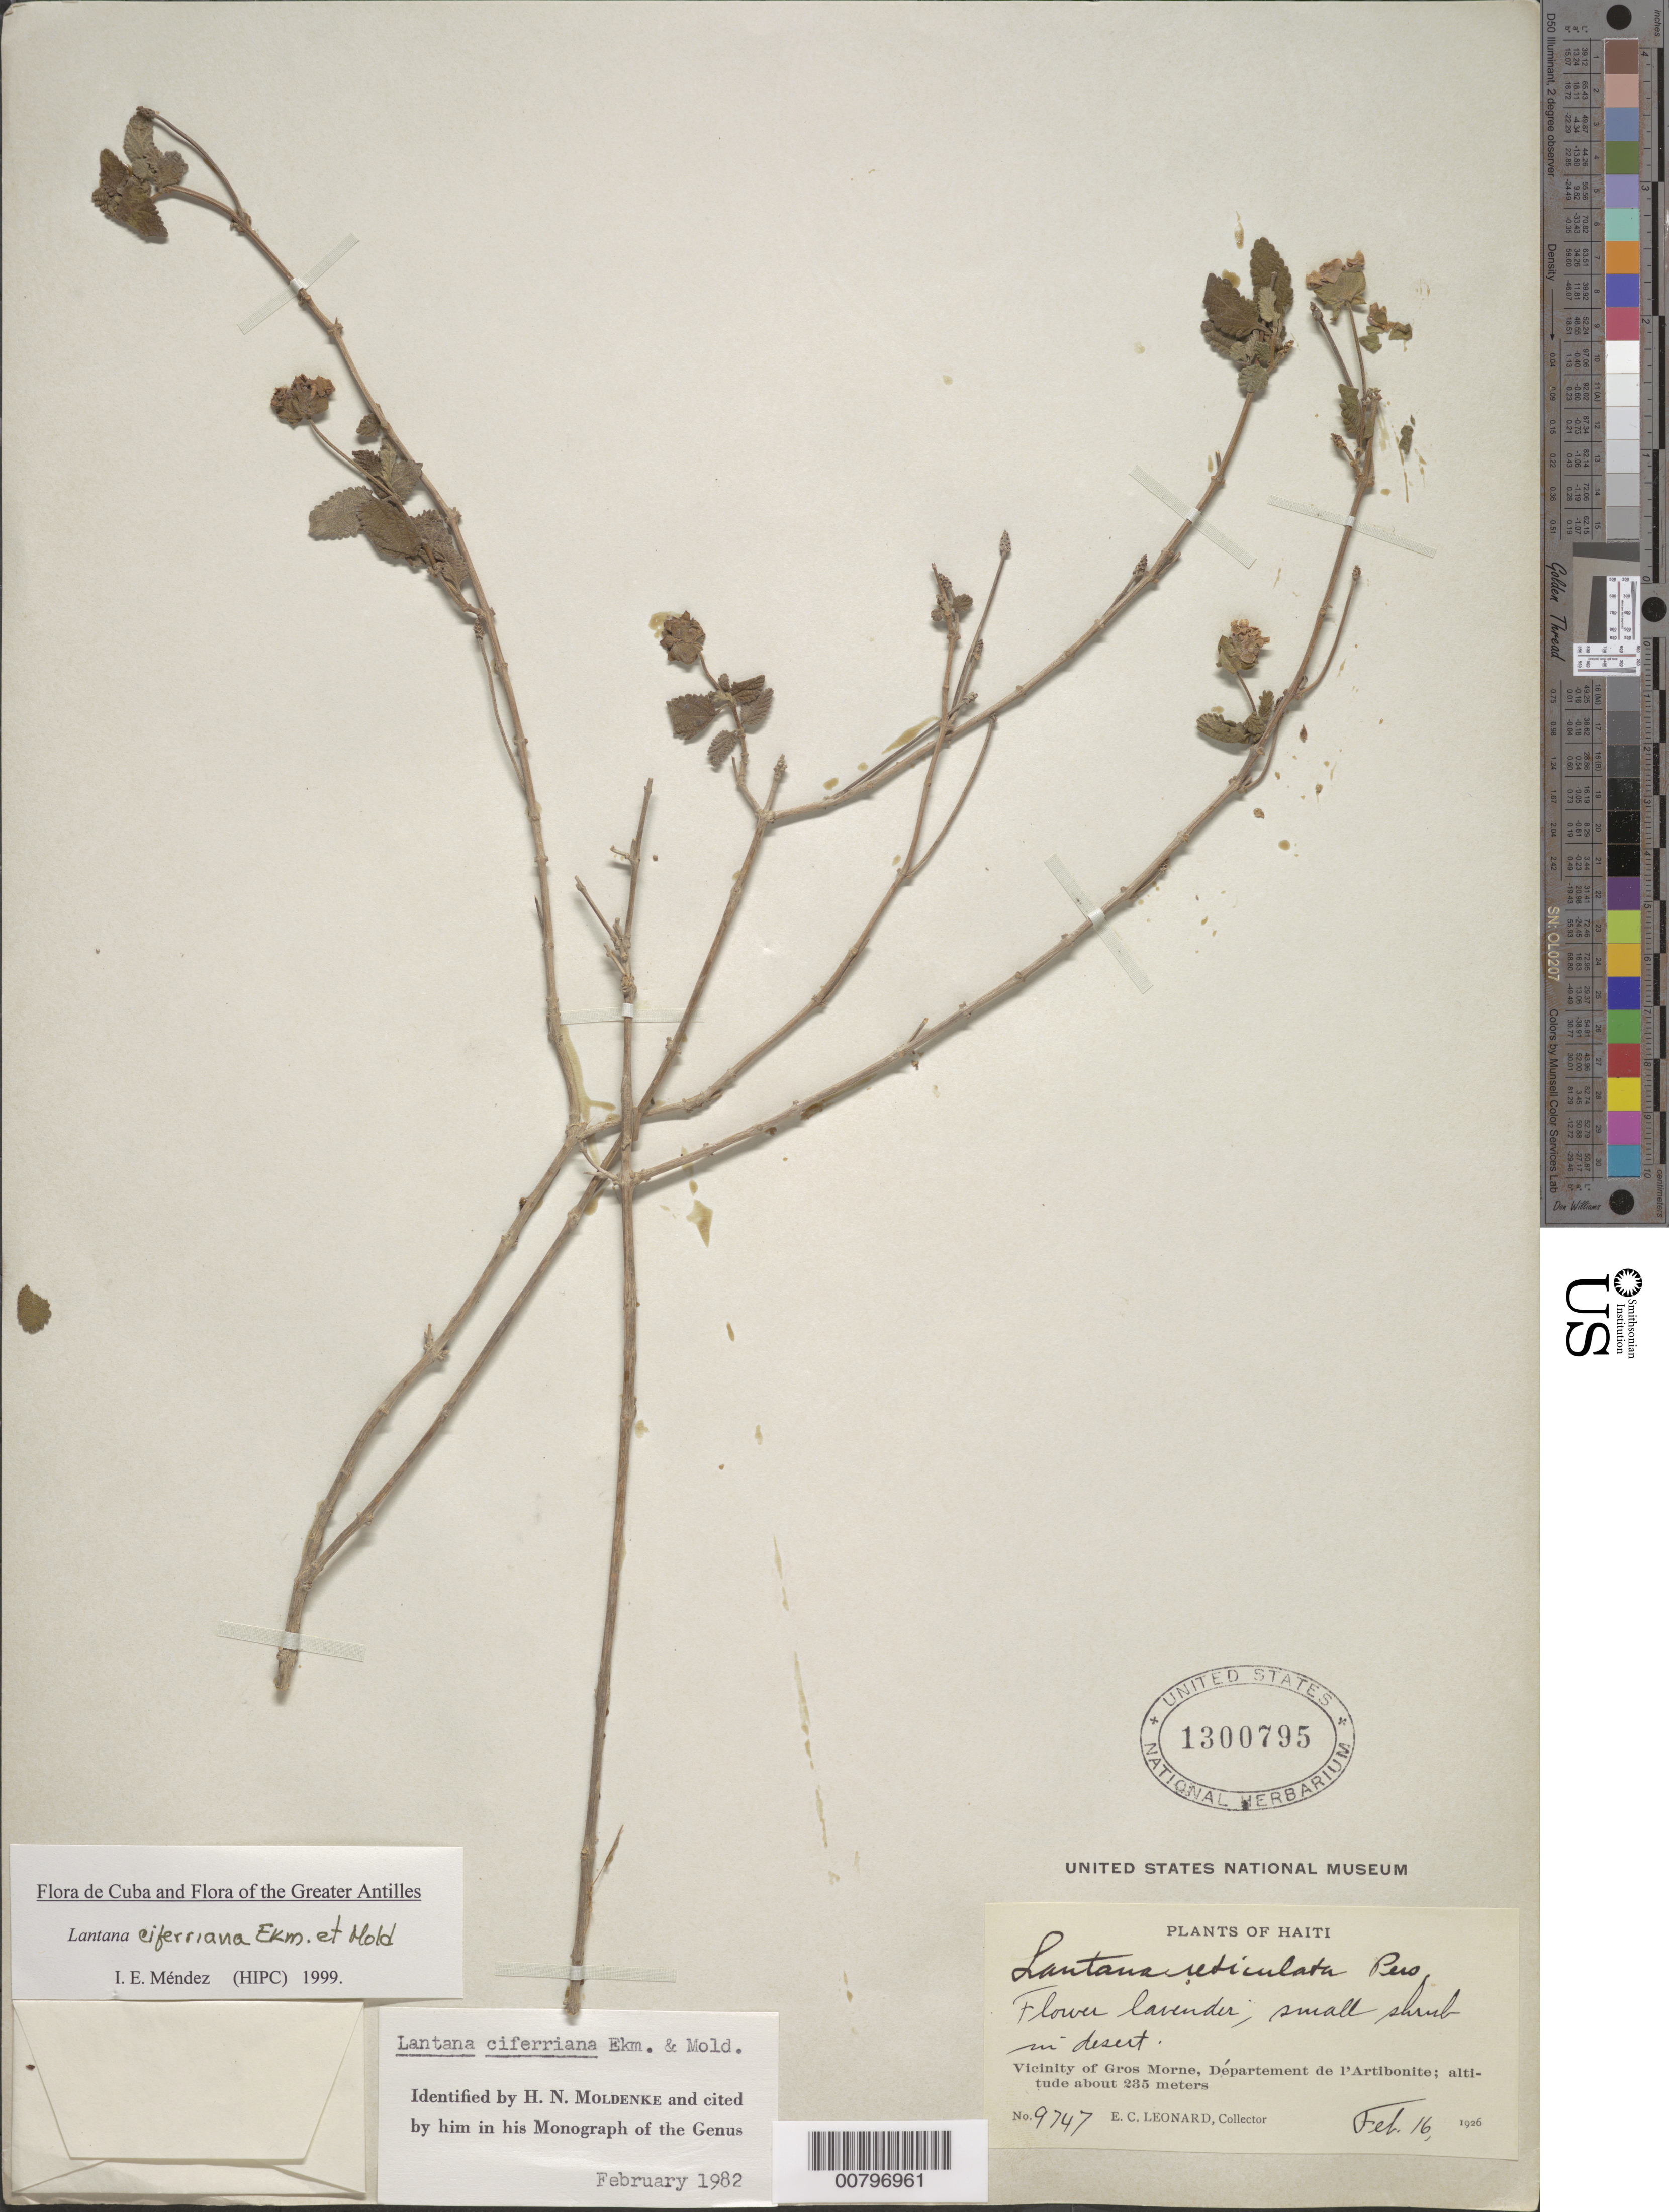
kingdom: Plantae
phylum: Tracheophyta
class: Magnoliopsida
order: Lamiales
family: Verbenaceae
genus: Lantana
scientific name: Lantana ciferriana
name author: Ekman & Moldenke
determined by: Méndez, Isidro E., (HIPC)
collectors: E. C. Leonard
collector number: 9747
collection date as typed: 16 Feb 1926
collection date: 1926-02-16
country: Haiti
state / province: Artibonite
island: Hispaniola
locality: Vicinity of Gros Morne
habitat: Desert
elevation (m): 235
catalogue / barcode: US 1300795